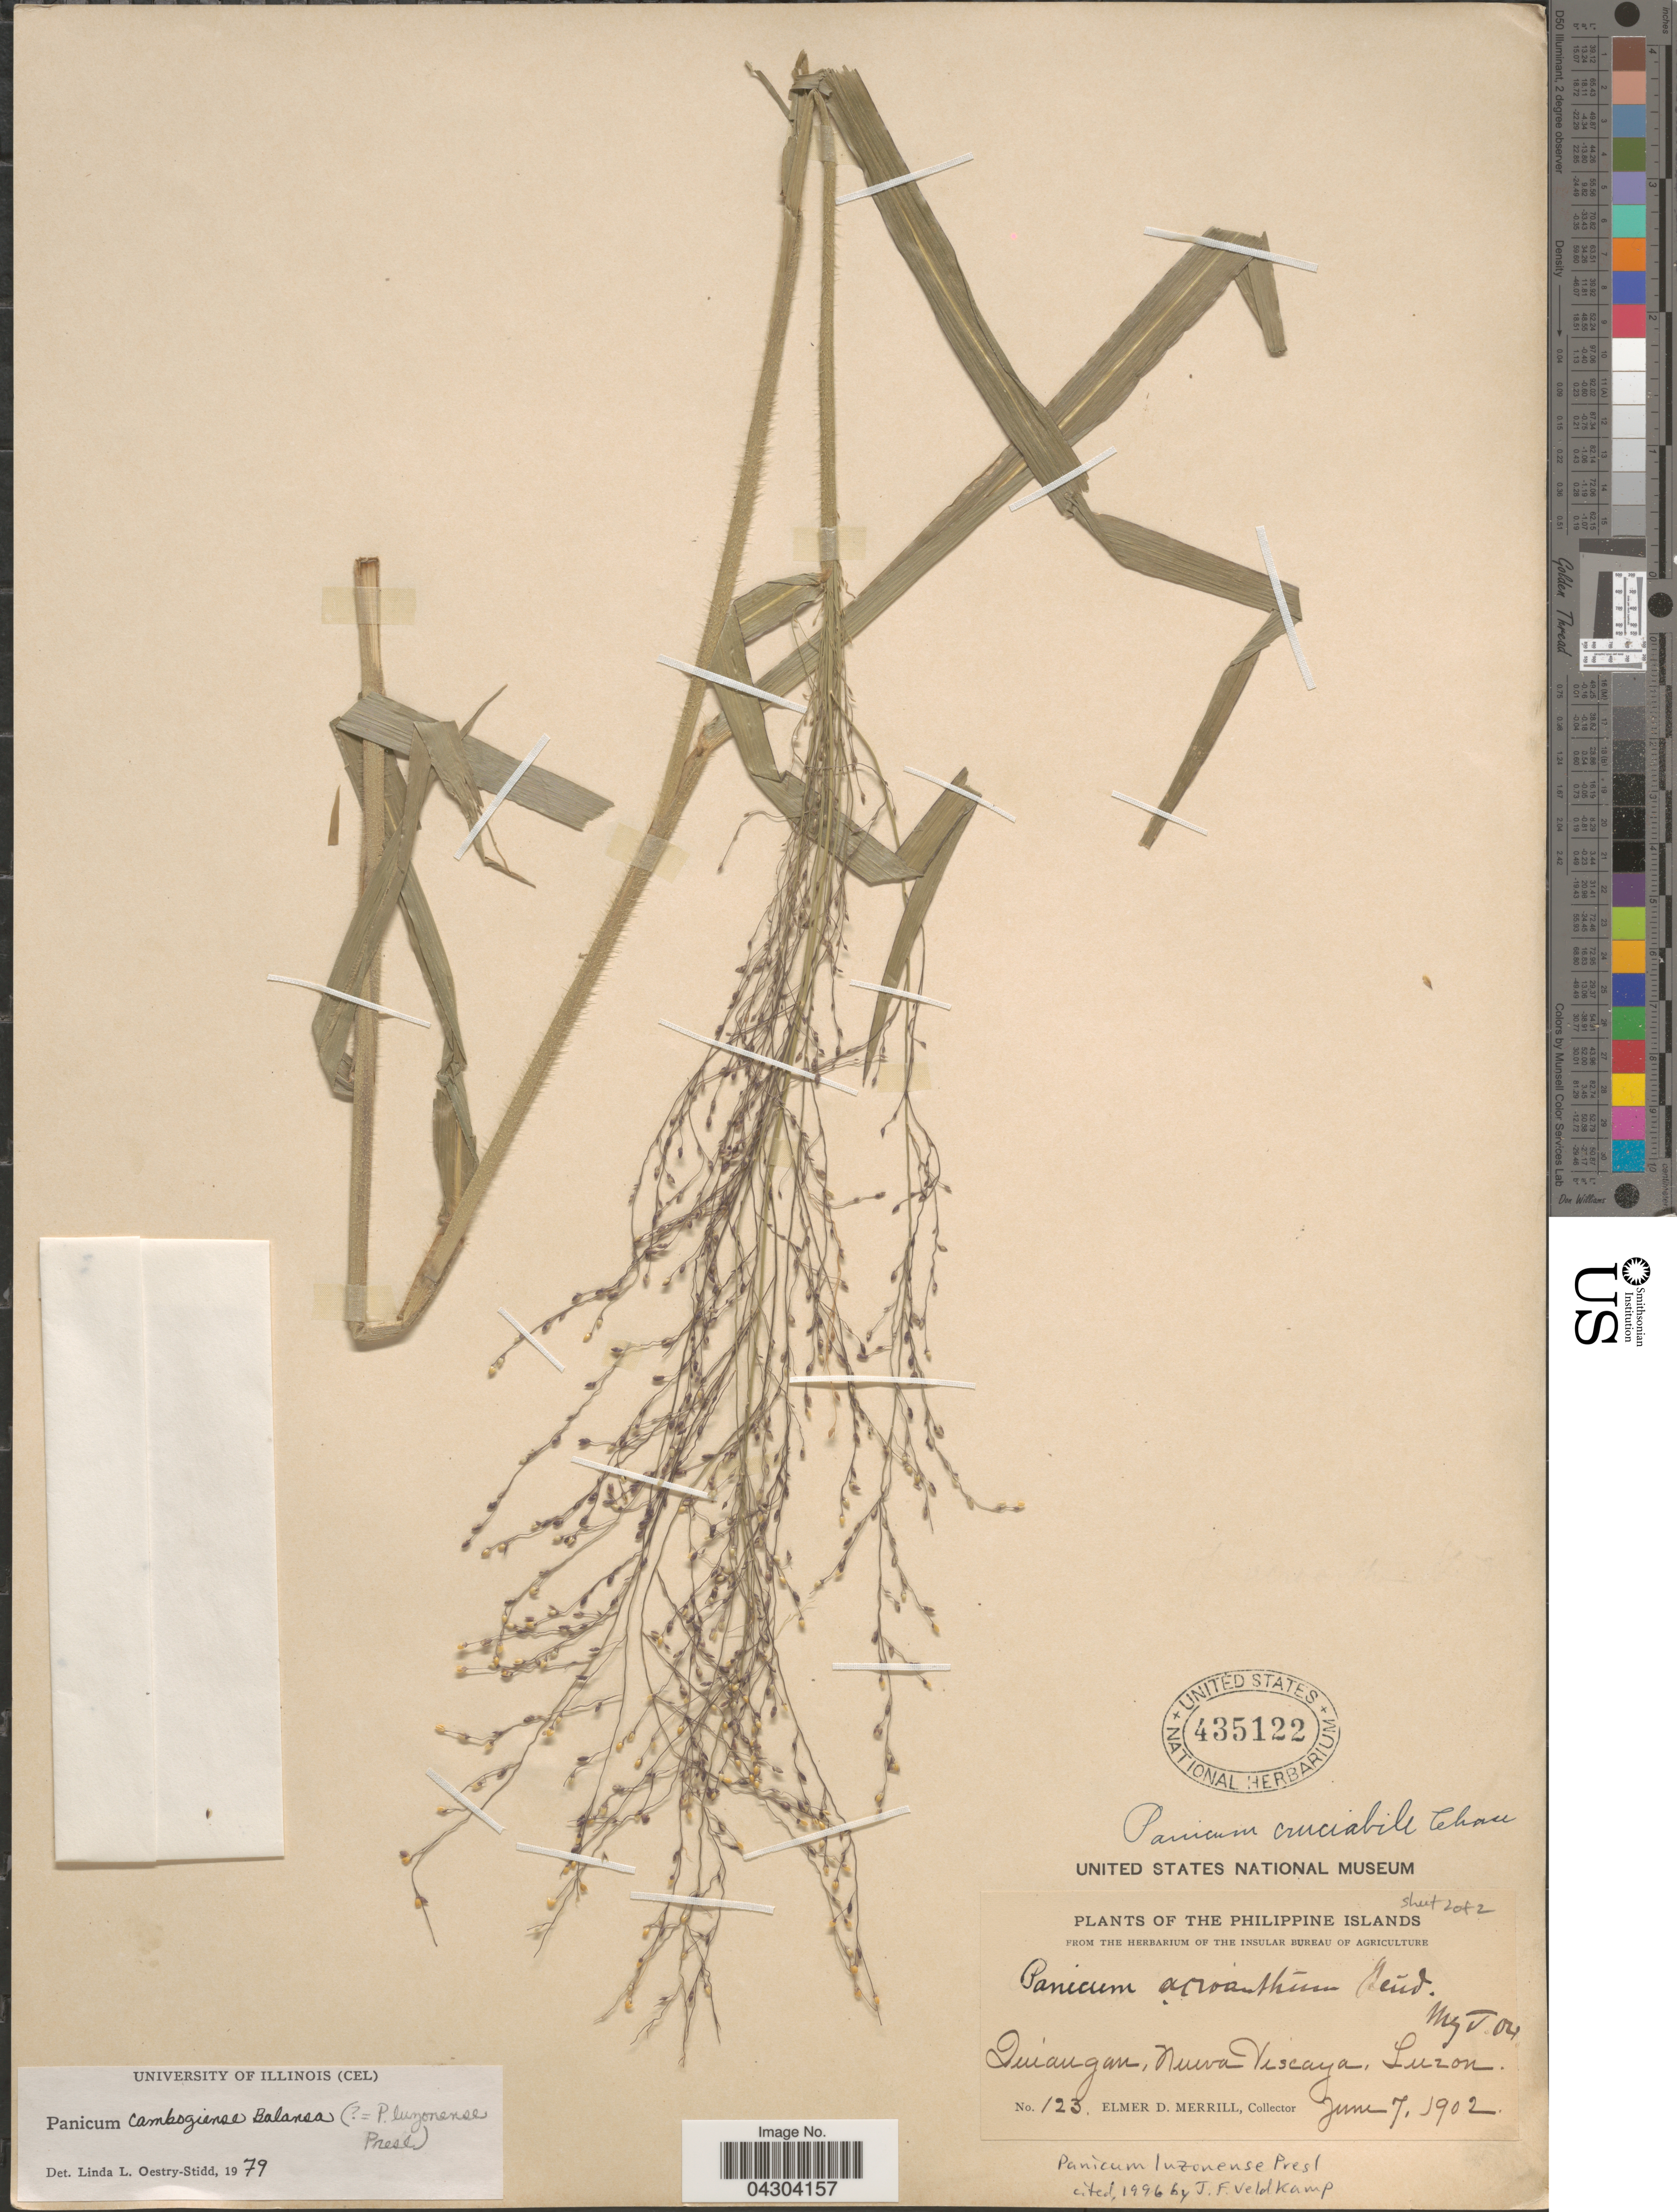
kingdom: Plantae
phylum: Tracheophyta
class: Liliopsida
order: Poales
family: Poaceae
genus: Panicum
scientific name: Panicum luzonense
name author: J. Presl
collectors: E. D. Merrill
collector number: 123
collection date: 1902-06-07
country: Philippines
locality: The Philippine Islands. Quiangan, Nueva Viscaya, Luzon.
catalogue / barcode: US 435122